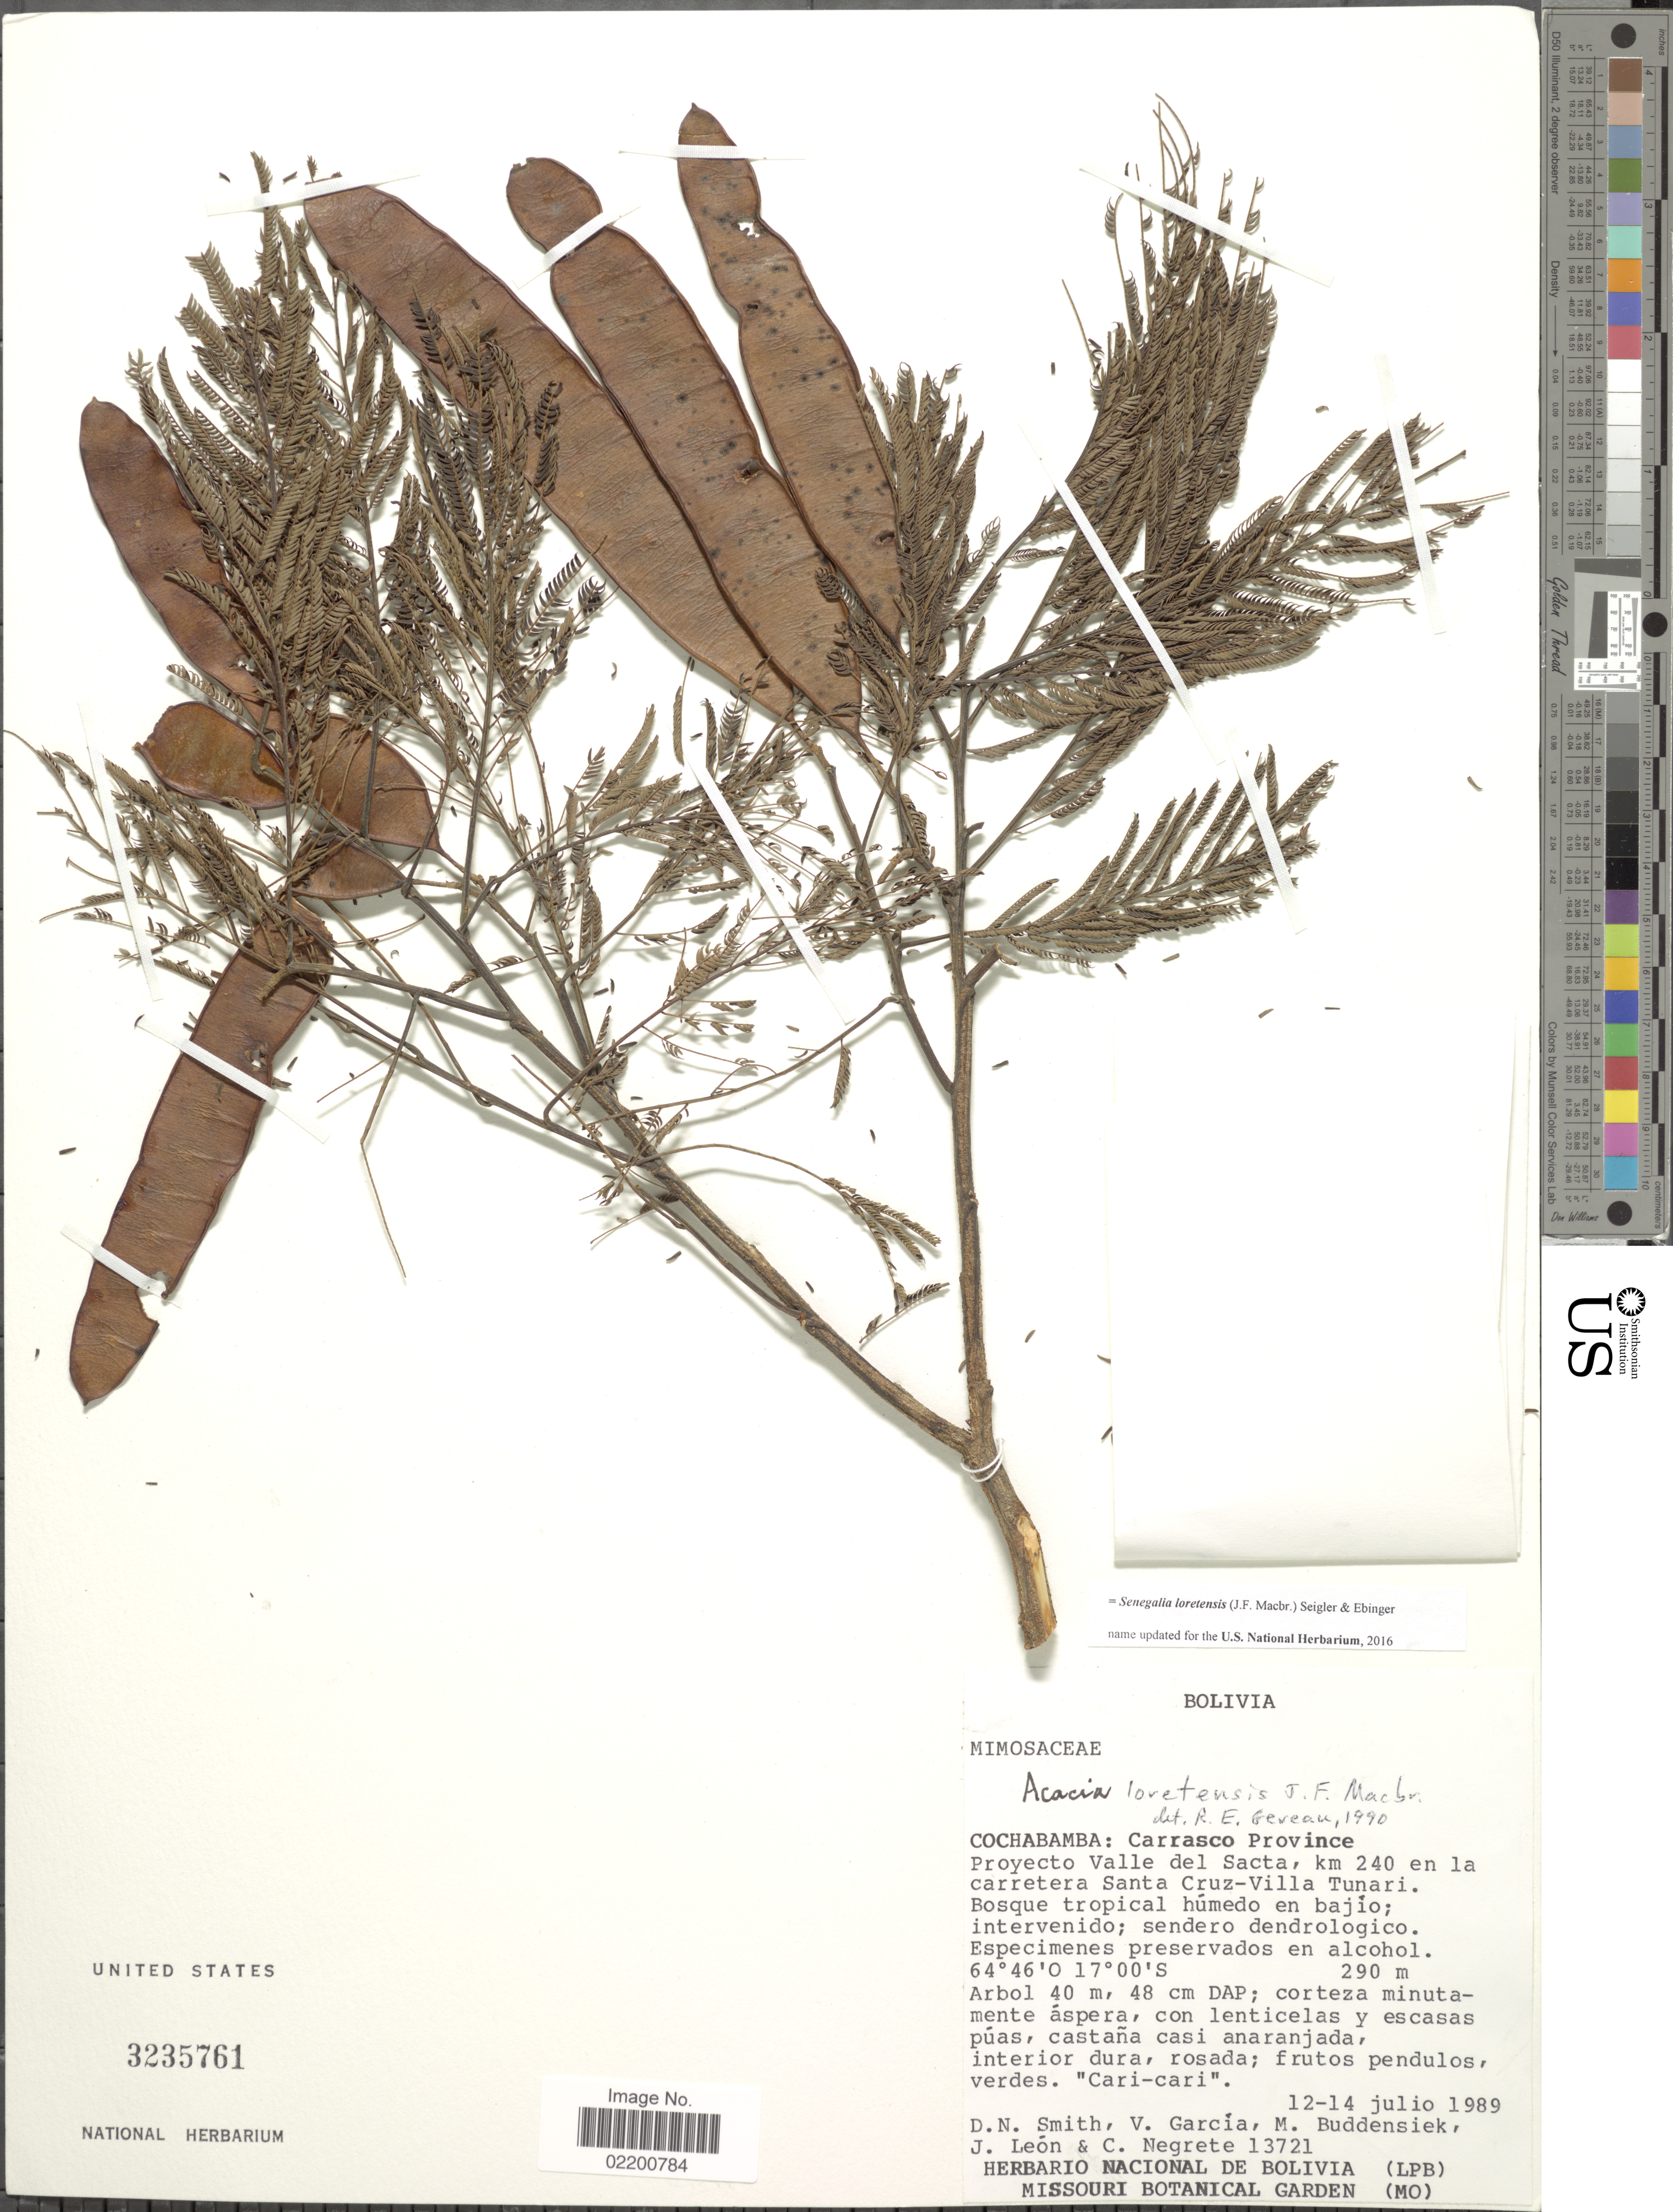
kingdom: Plantae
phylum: Tracheophyta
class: Magnoliopsida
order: Fabales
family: Fabaceae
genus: Senegalia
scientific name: Senegalia loretensis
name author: (J.F. Macbr.) Seigler & Ebinger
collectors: D. Smith, V. Garcia, M. Buddensiek & J. León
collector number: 13721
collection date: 1989-07-12/1989-07-14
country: Bolivia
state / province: Cochabamba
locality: Carrasco Province, Proyecto Valle de Sacta, km 240 en la carretera Santa Cruz-Villa Tunari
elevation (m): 290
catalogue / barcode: US 3235761